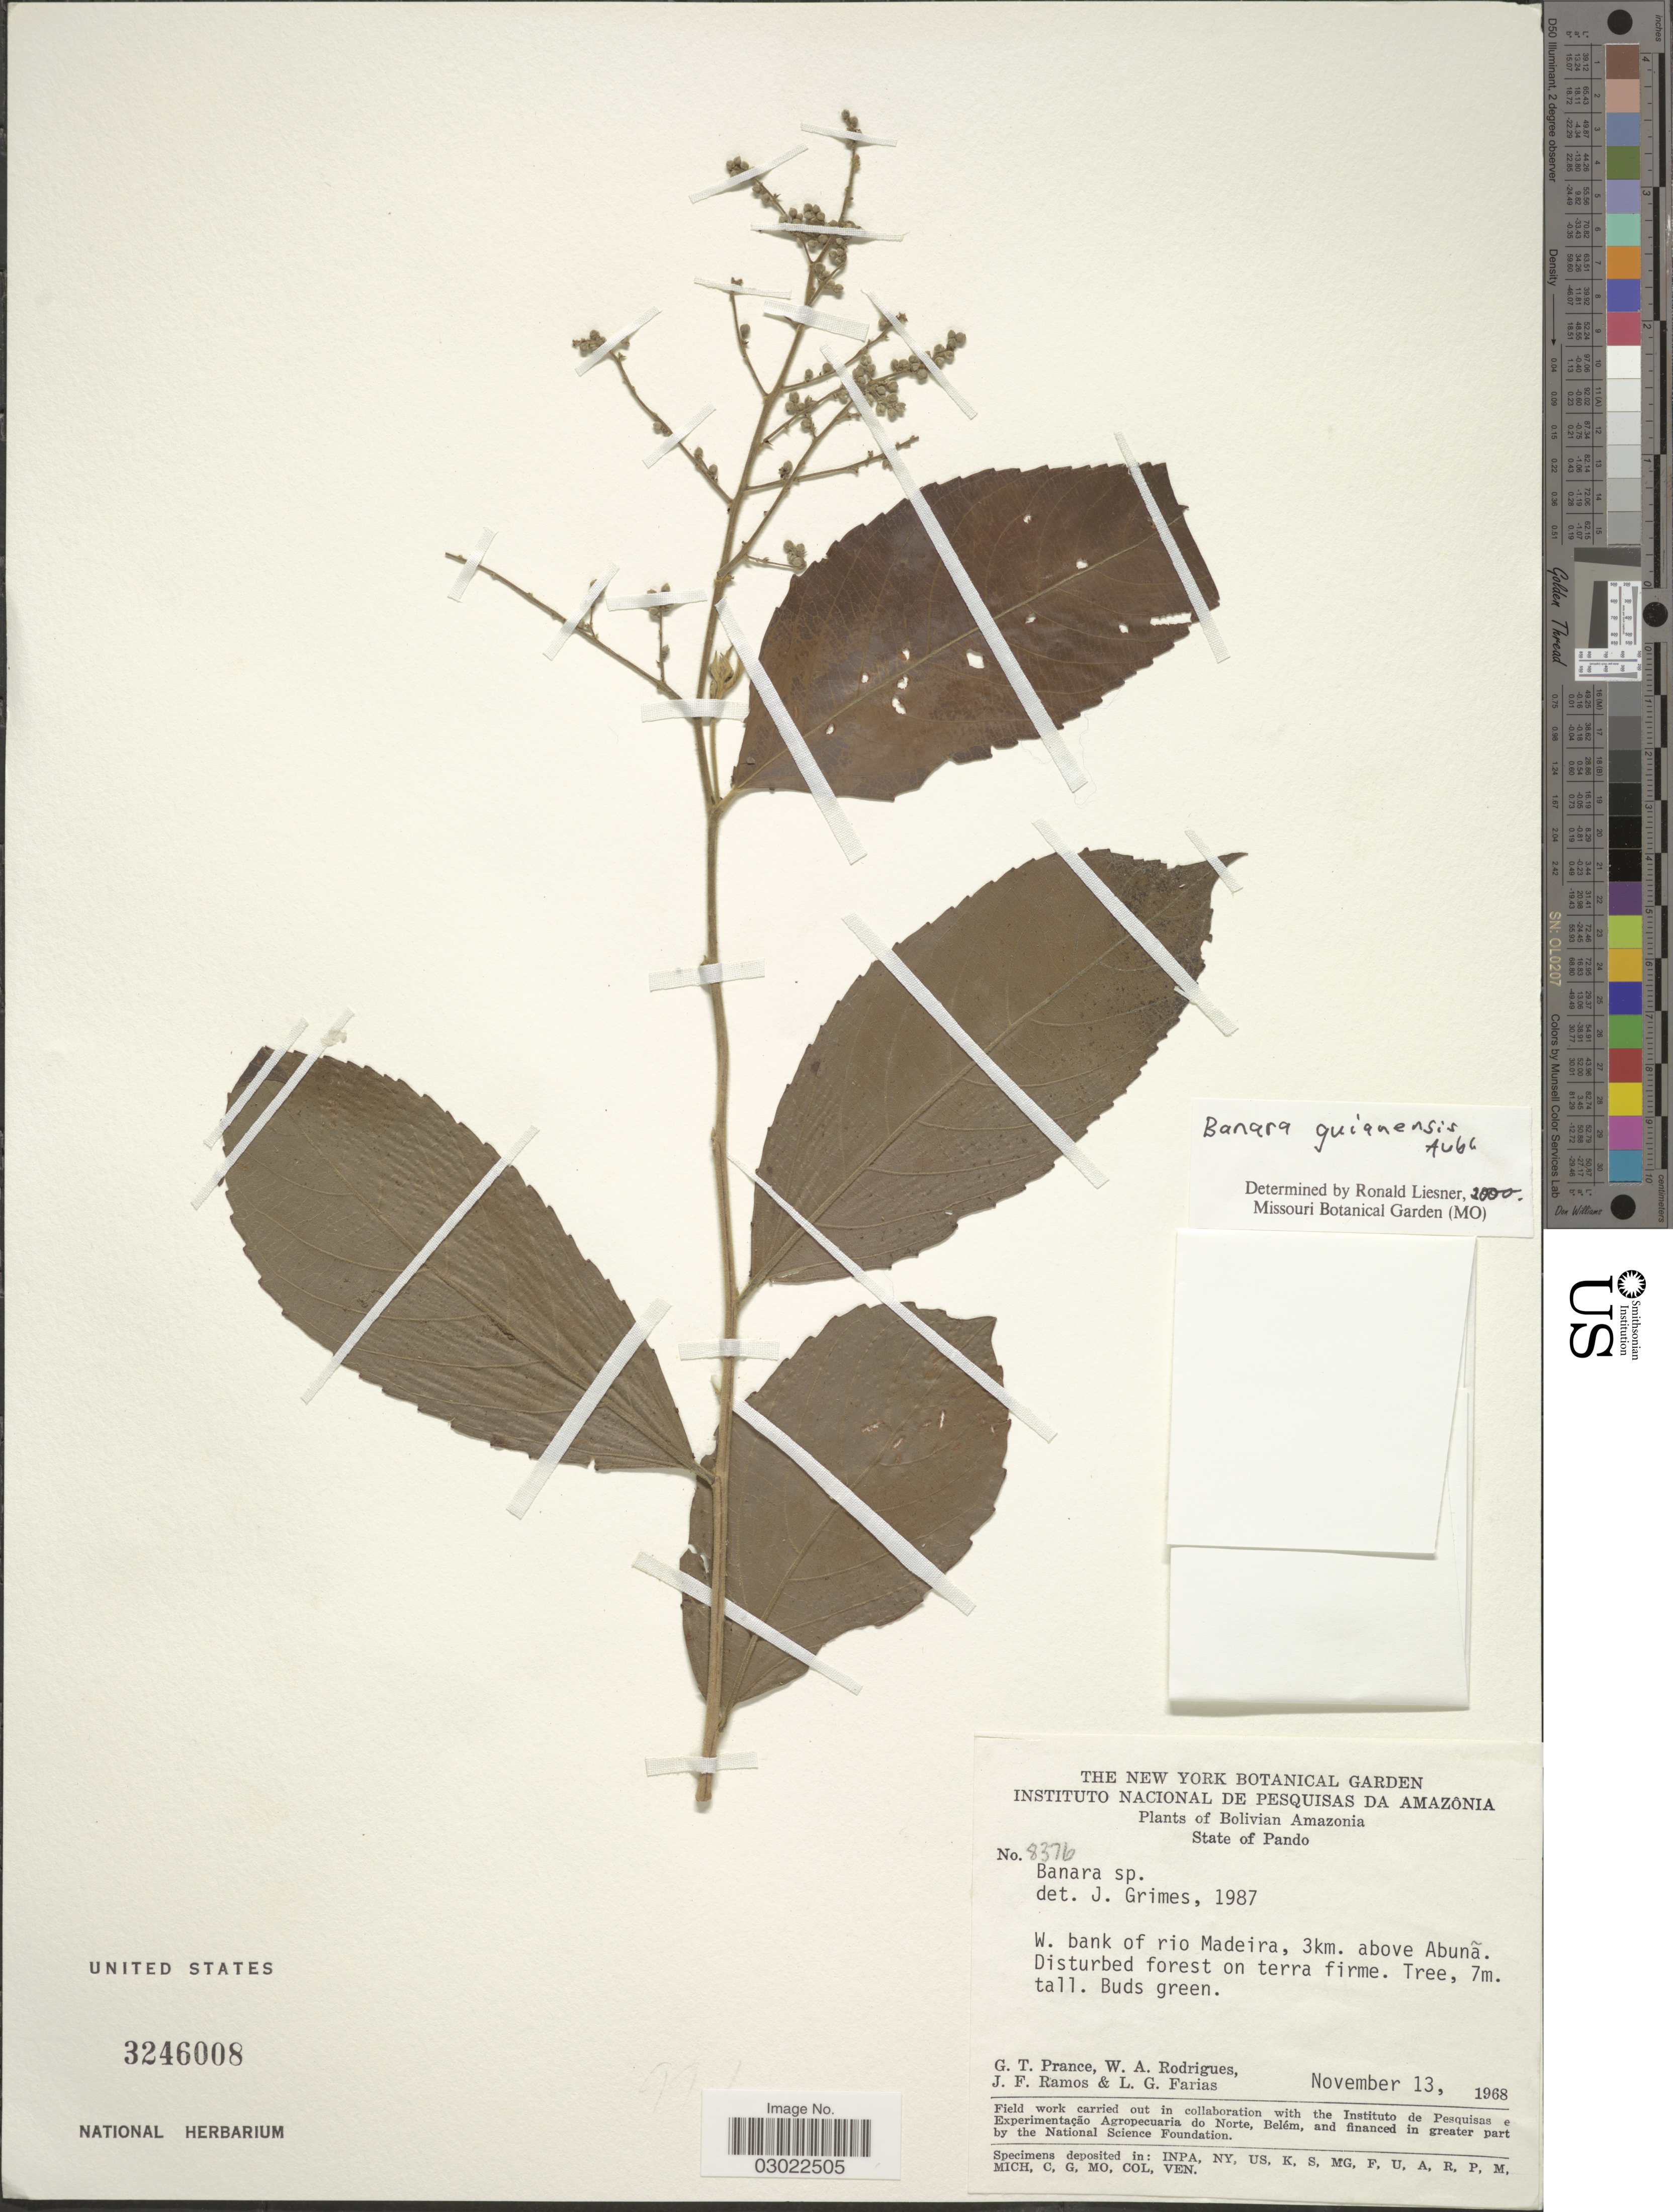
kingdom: Plantae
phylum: Tracheophyta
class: Magnoliopsida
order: Malpighiales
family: Salicaceae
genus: Banara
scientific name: Banara guianensis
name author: Aubl.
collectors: G. T. Prance, W. A. Rodrigues, J. F. Ramos & L. G. Farias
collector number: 8376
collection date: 1968-11-13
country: Bolivia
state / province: Pando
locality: Bolivian Amazonia. W. bank of rio Madeira, 3km. above Abuña.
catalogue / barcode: US 3246008